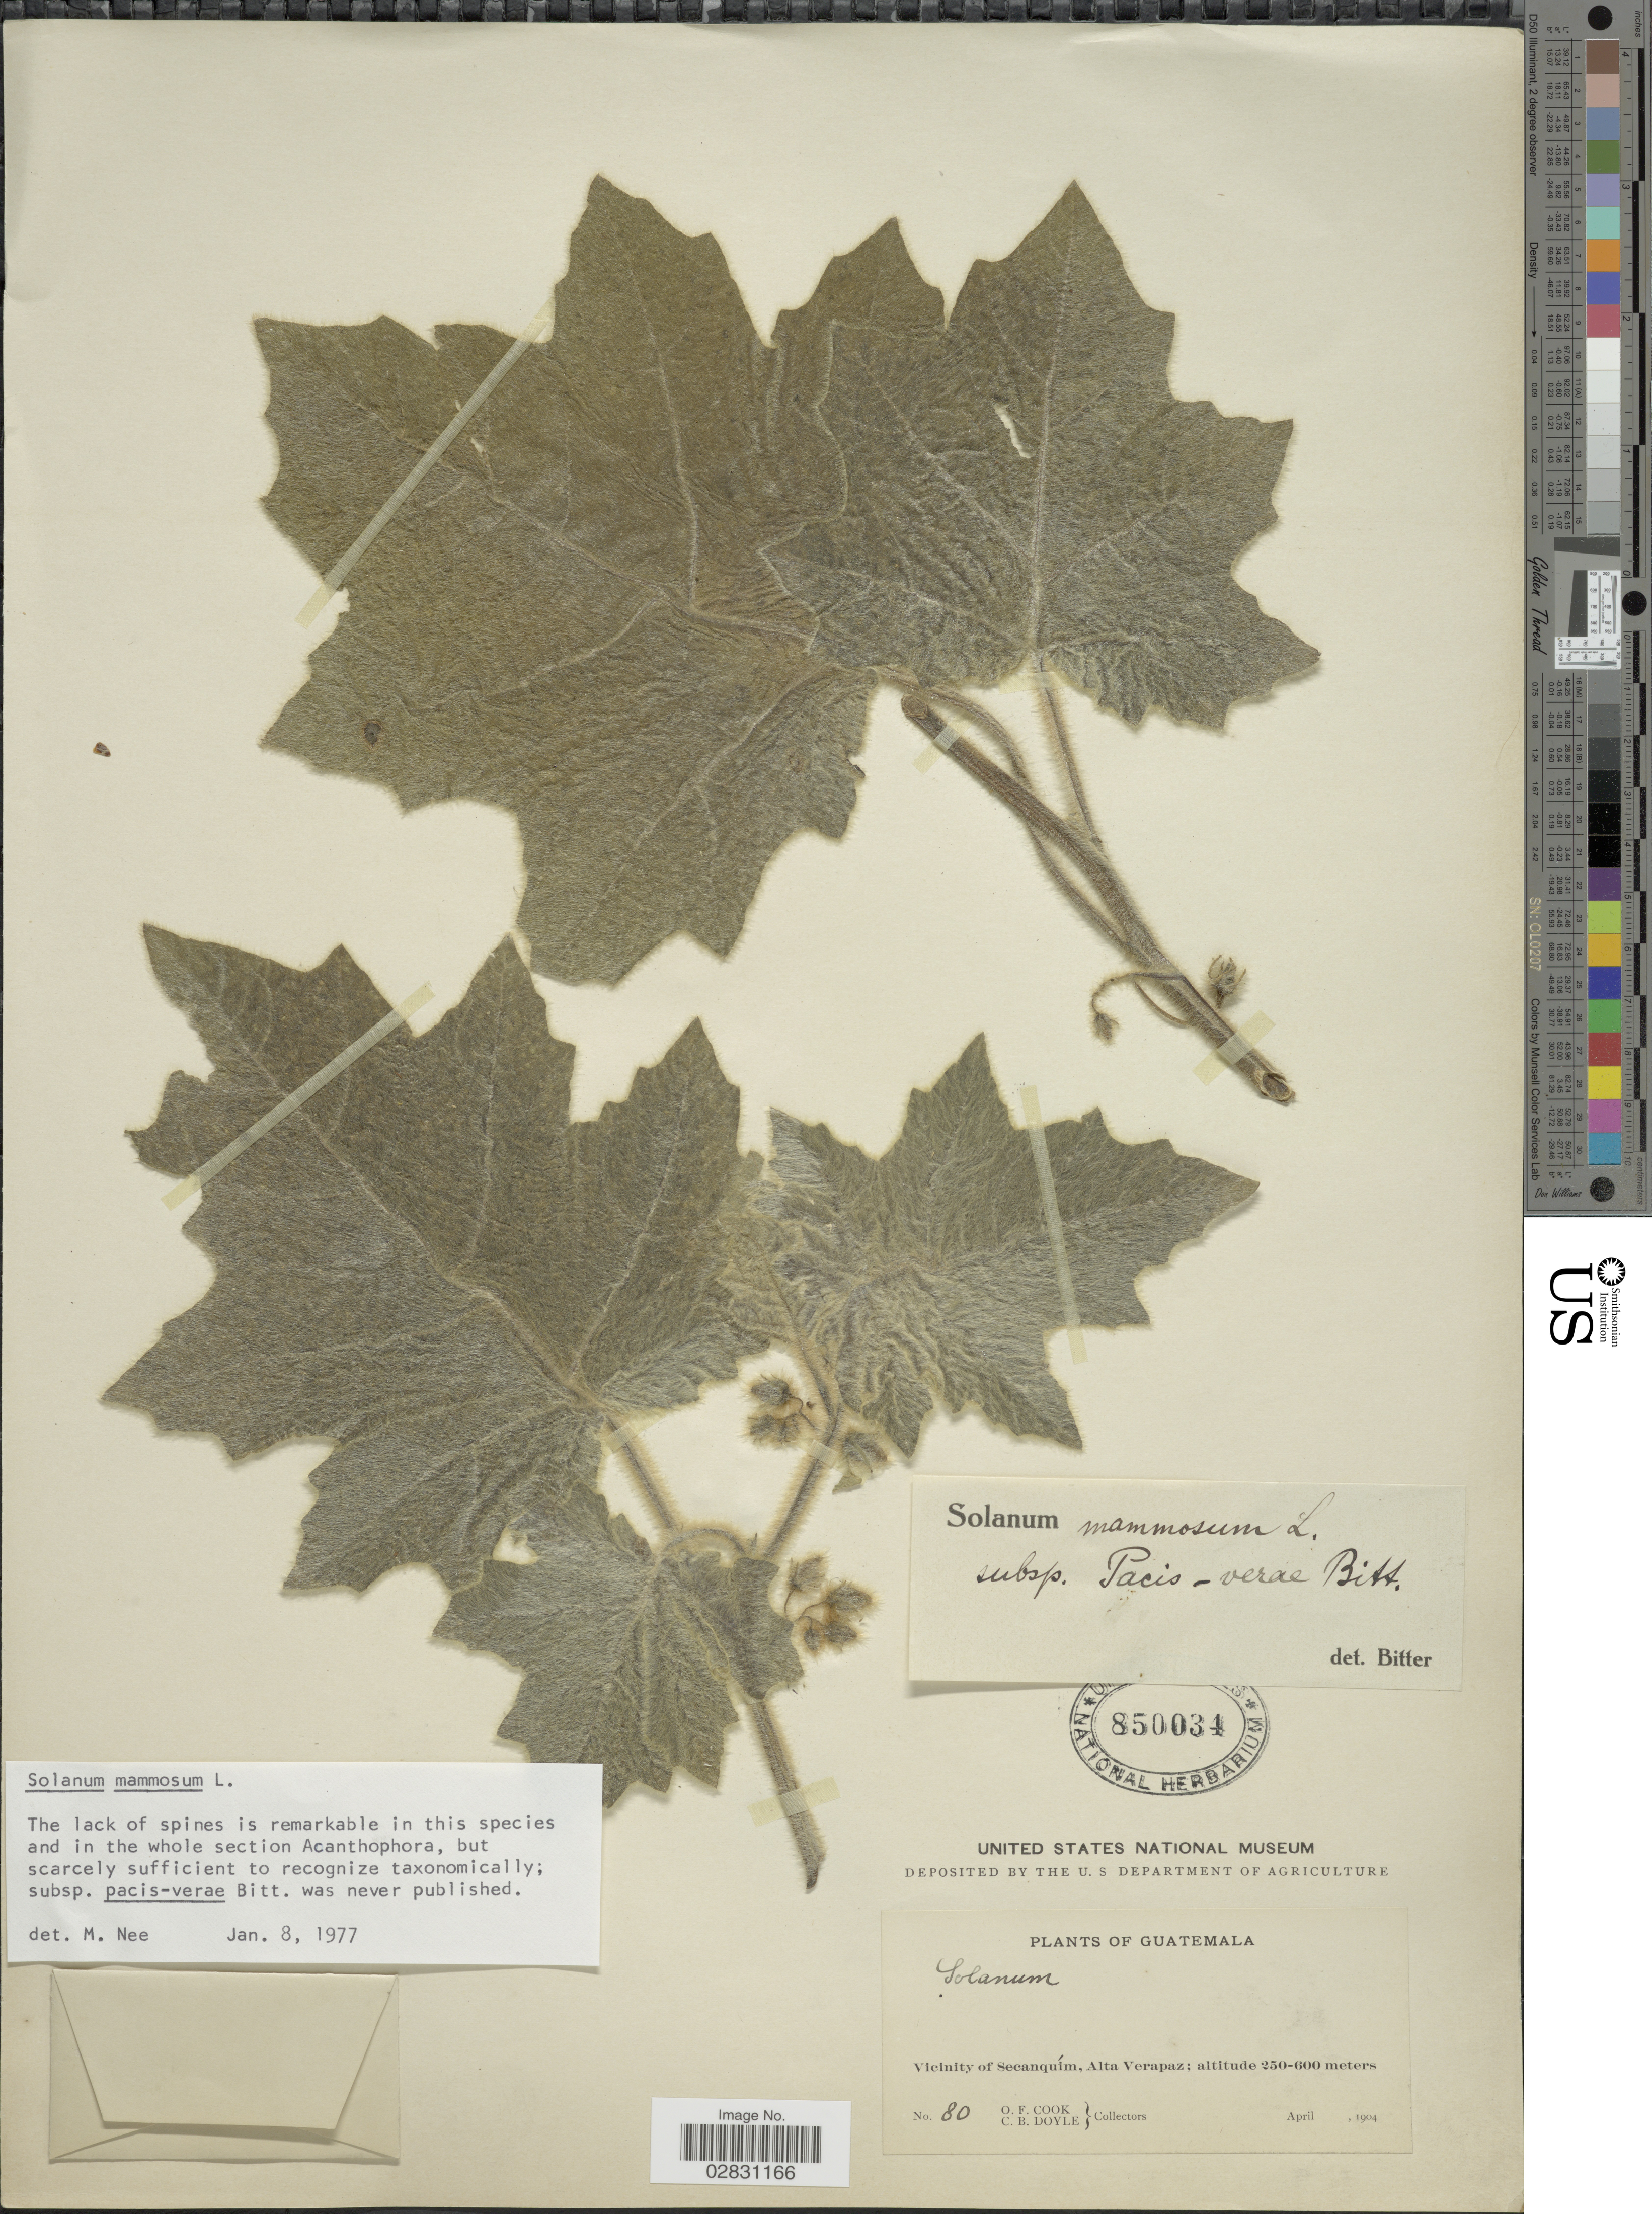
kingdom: Plantae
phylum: Tracheophyta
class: Magnoliopsida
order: Solanales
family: Solanaceae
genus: Solanum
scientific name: Solanum mammosum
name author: L.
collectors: O. F. Cook & C. Doyle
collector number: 80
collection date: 1904-04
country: Guatemala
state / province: Alta Verapaz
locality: Vicinity of Secanquím.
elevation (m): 250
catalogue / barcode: US 850034